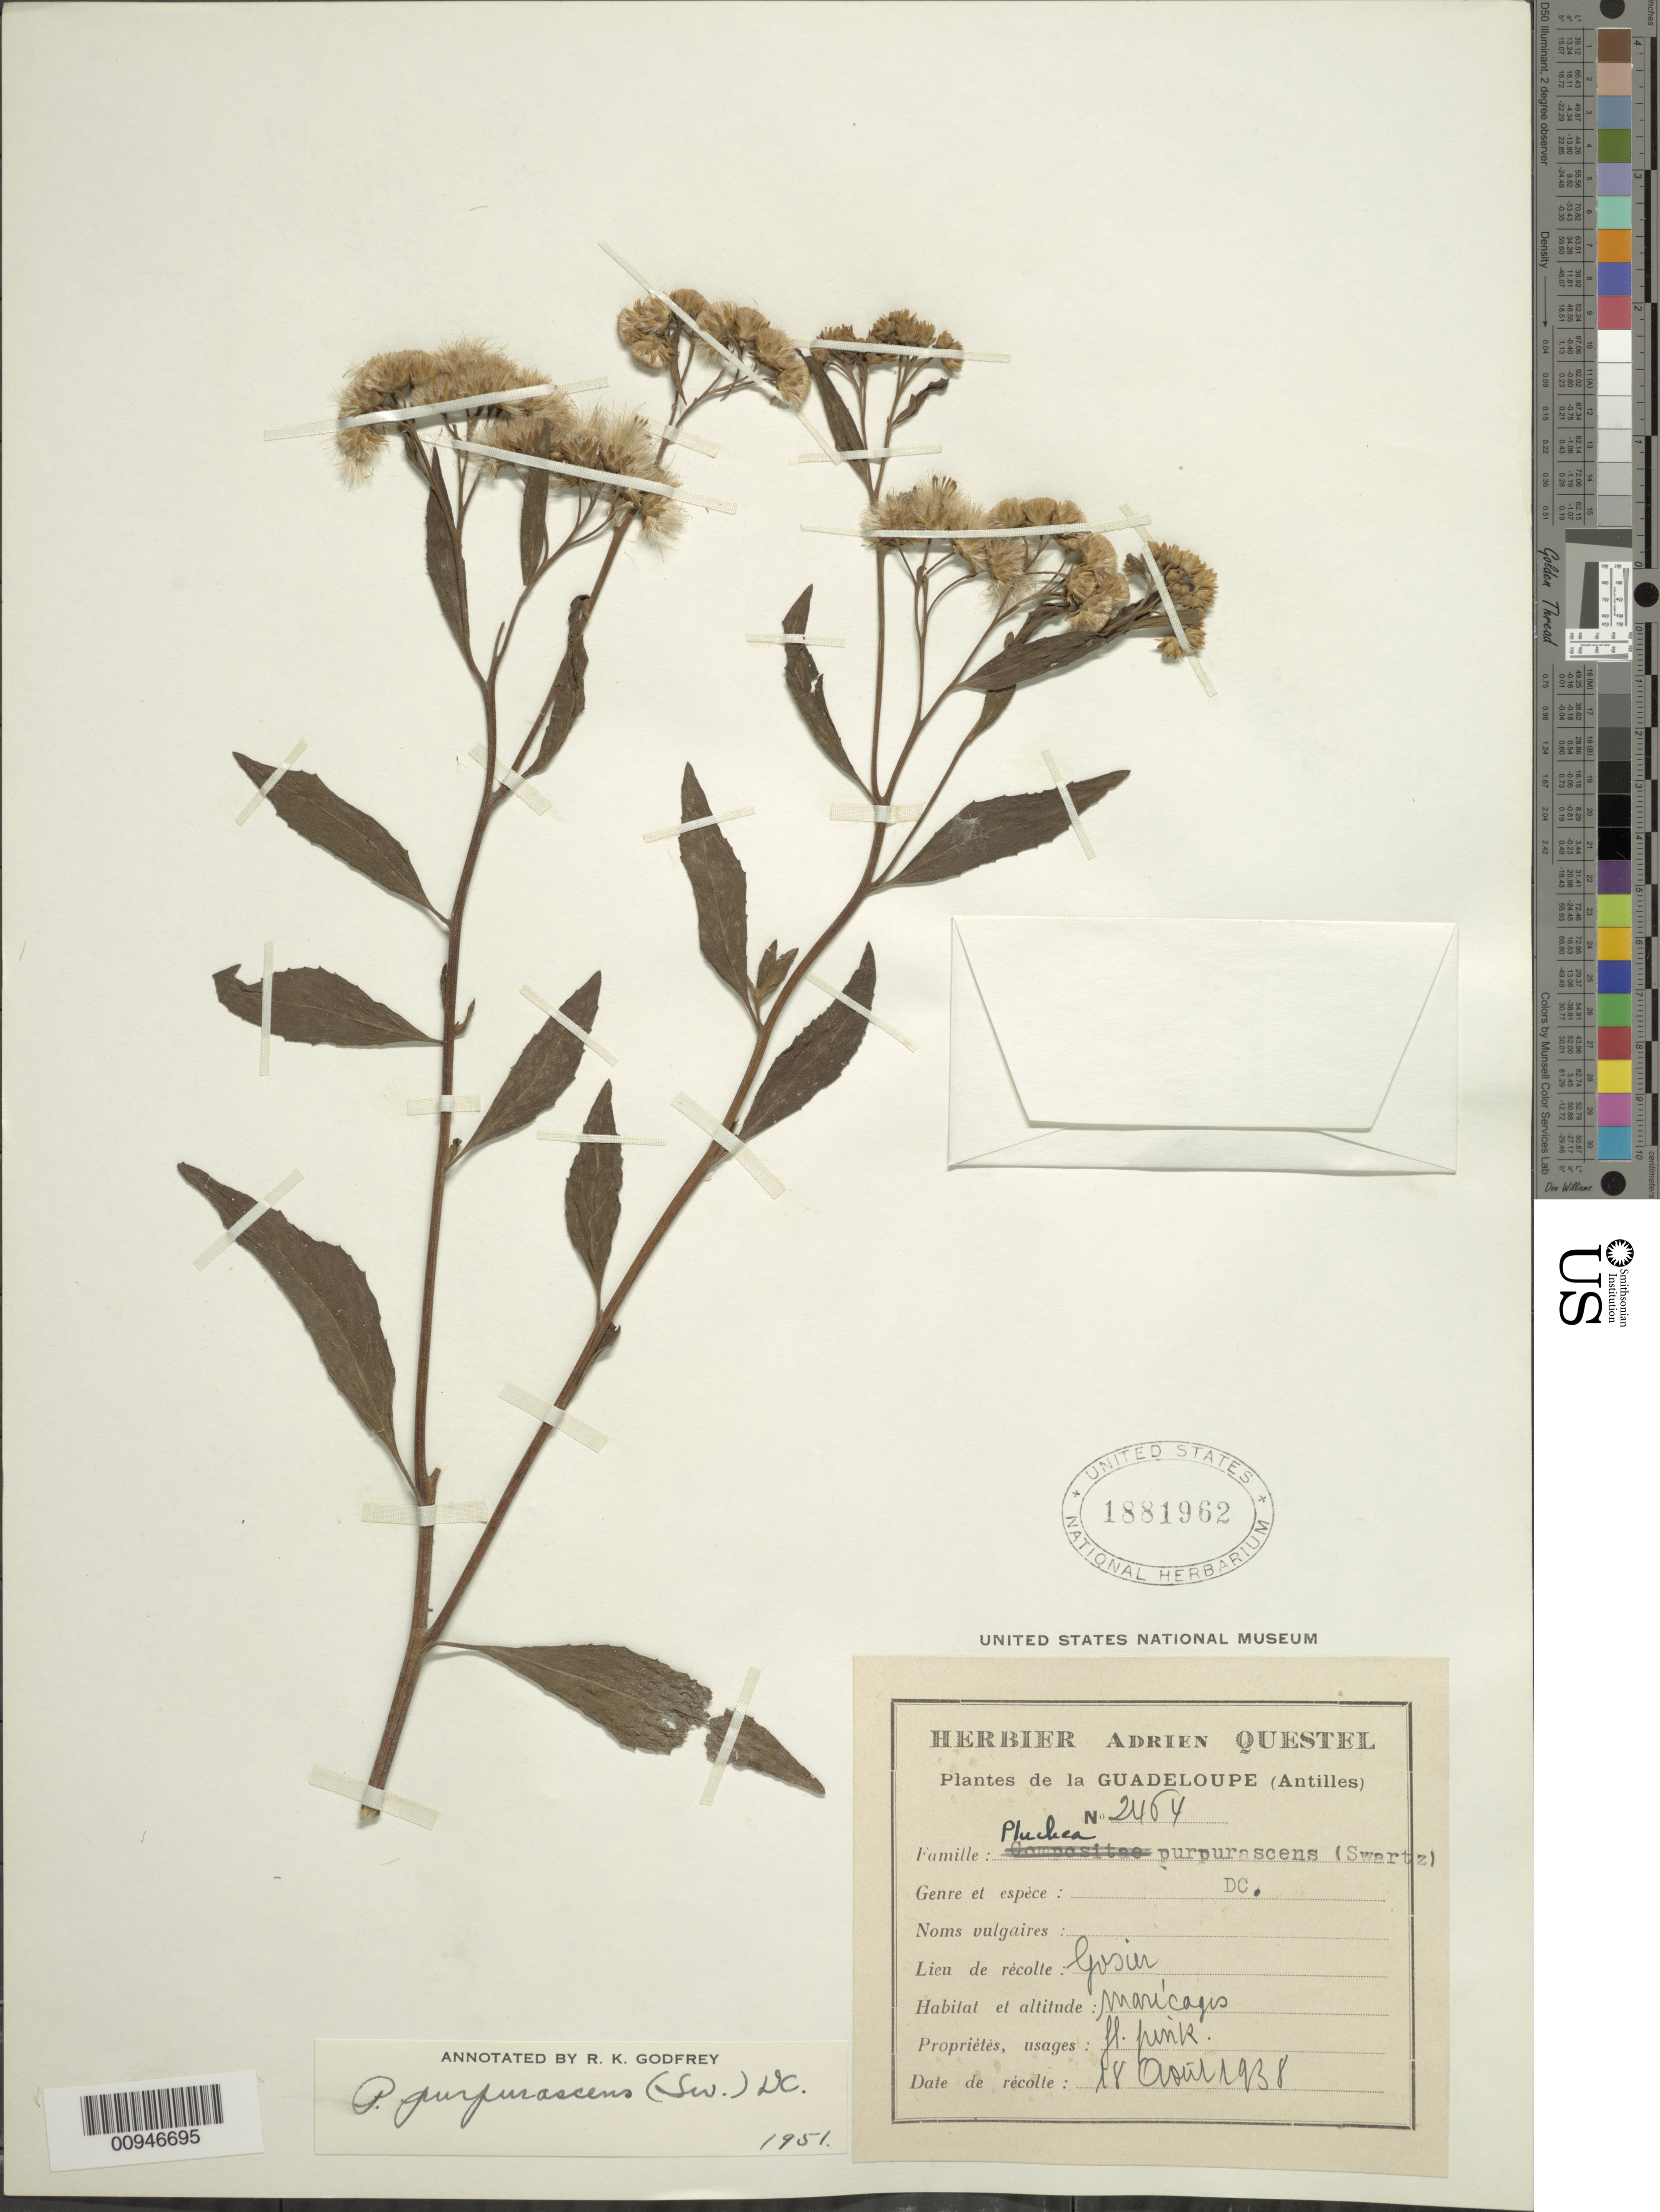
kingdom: Plantae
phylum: Tracheophyta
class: Magnoliopsida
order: Asterales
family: Asteraceae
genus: Pluchea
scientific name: Pluchea odorata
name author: (L.) Cass.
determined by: Godfrey, R. K.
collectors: A. Questel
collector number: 2464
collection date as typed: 18 Apr 1938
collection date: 1938-04-18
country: Guadeloupe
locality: Gosier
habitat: Maricages (?)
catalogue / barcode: US 1881962